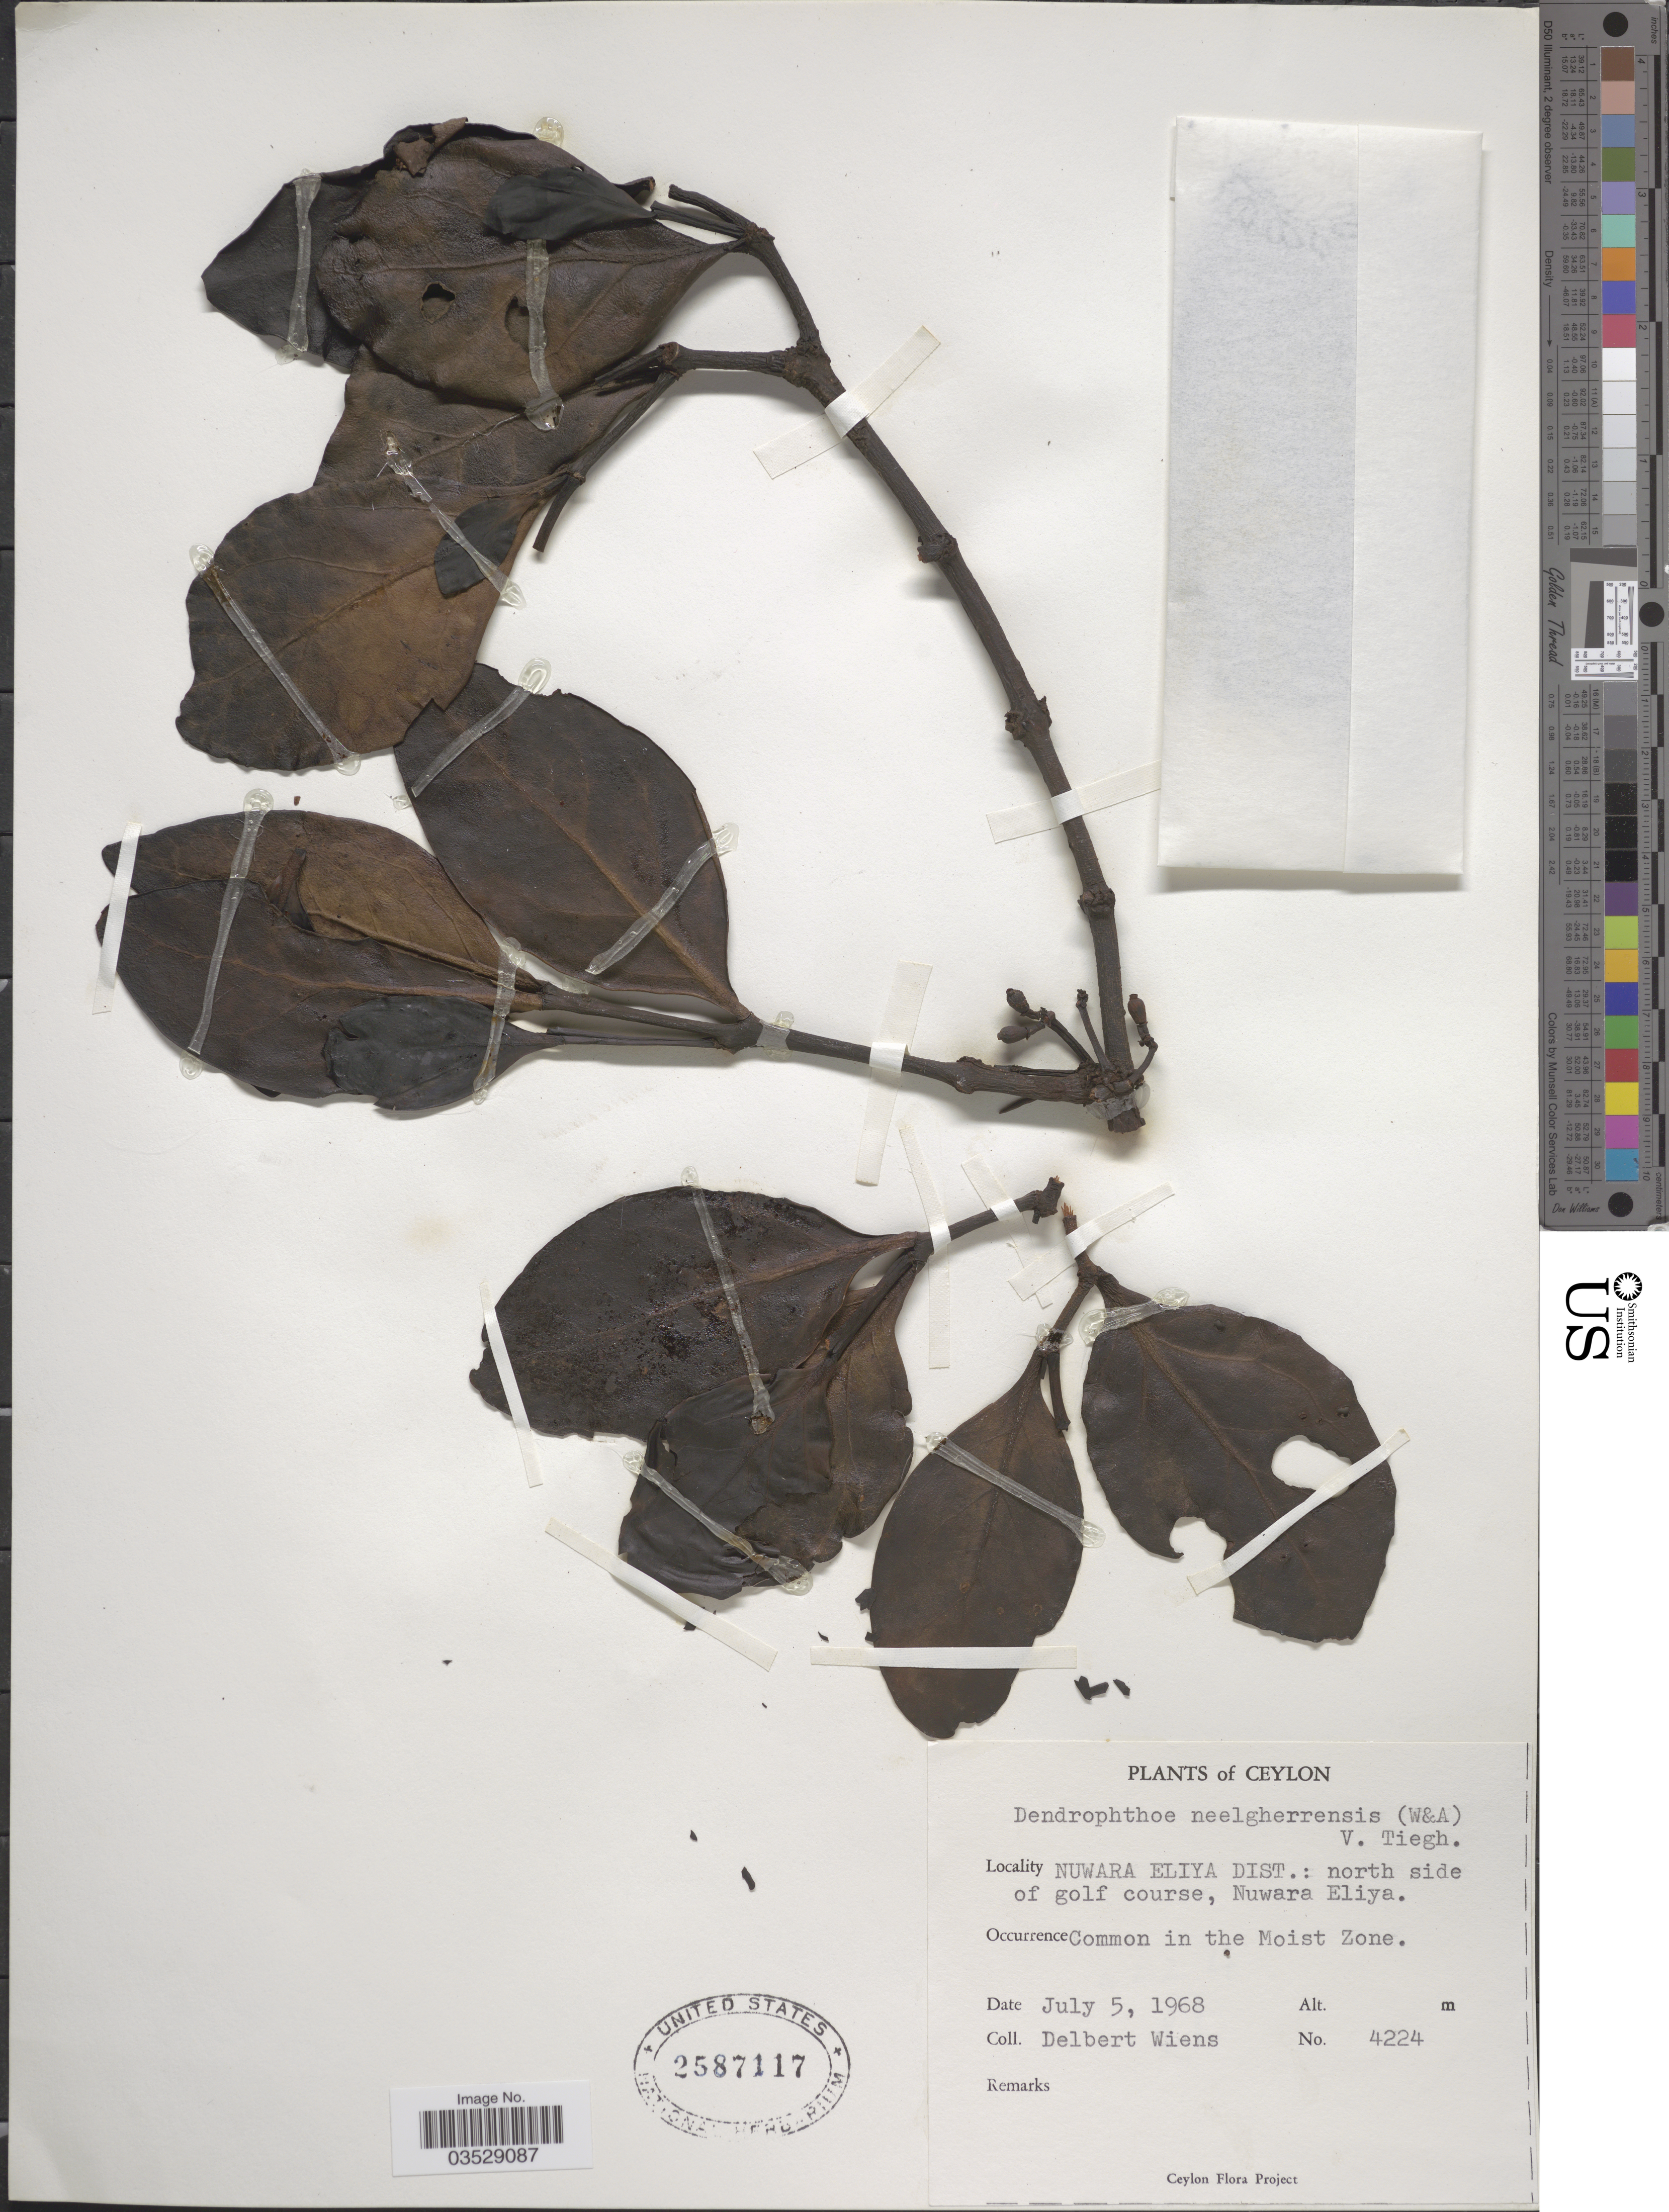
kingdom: Plantae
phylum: Tracheophyta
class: Magnoliopsida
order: Santalales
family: Loranthaceae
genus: Dendrophthoe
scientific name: Dendrophthoe trigona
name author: (Wight & Arn.) Danser ex Santapau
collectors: D. Wiens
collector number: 4224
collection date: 1968-07-05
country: Sri Lanka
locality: Ceylon. Nuwara Eliya Dist.: north side of golf course, Nuwara Eliya.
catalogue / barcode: US 2587117